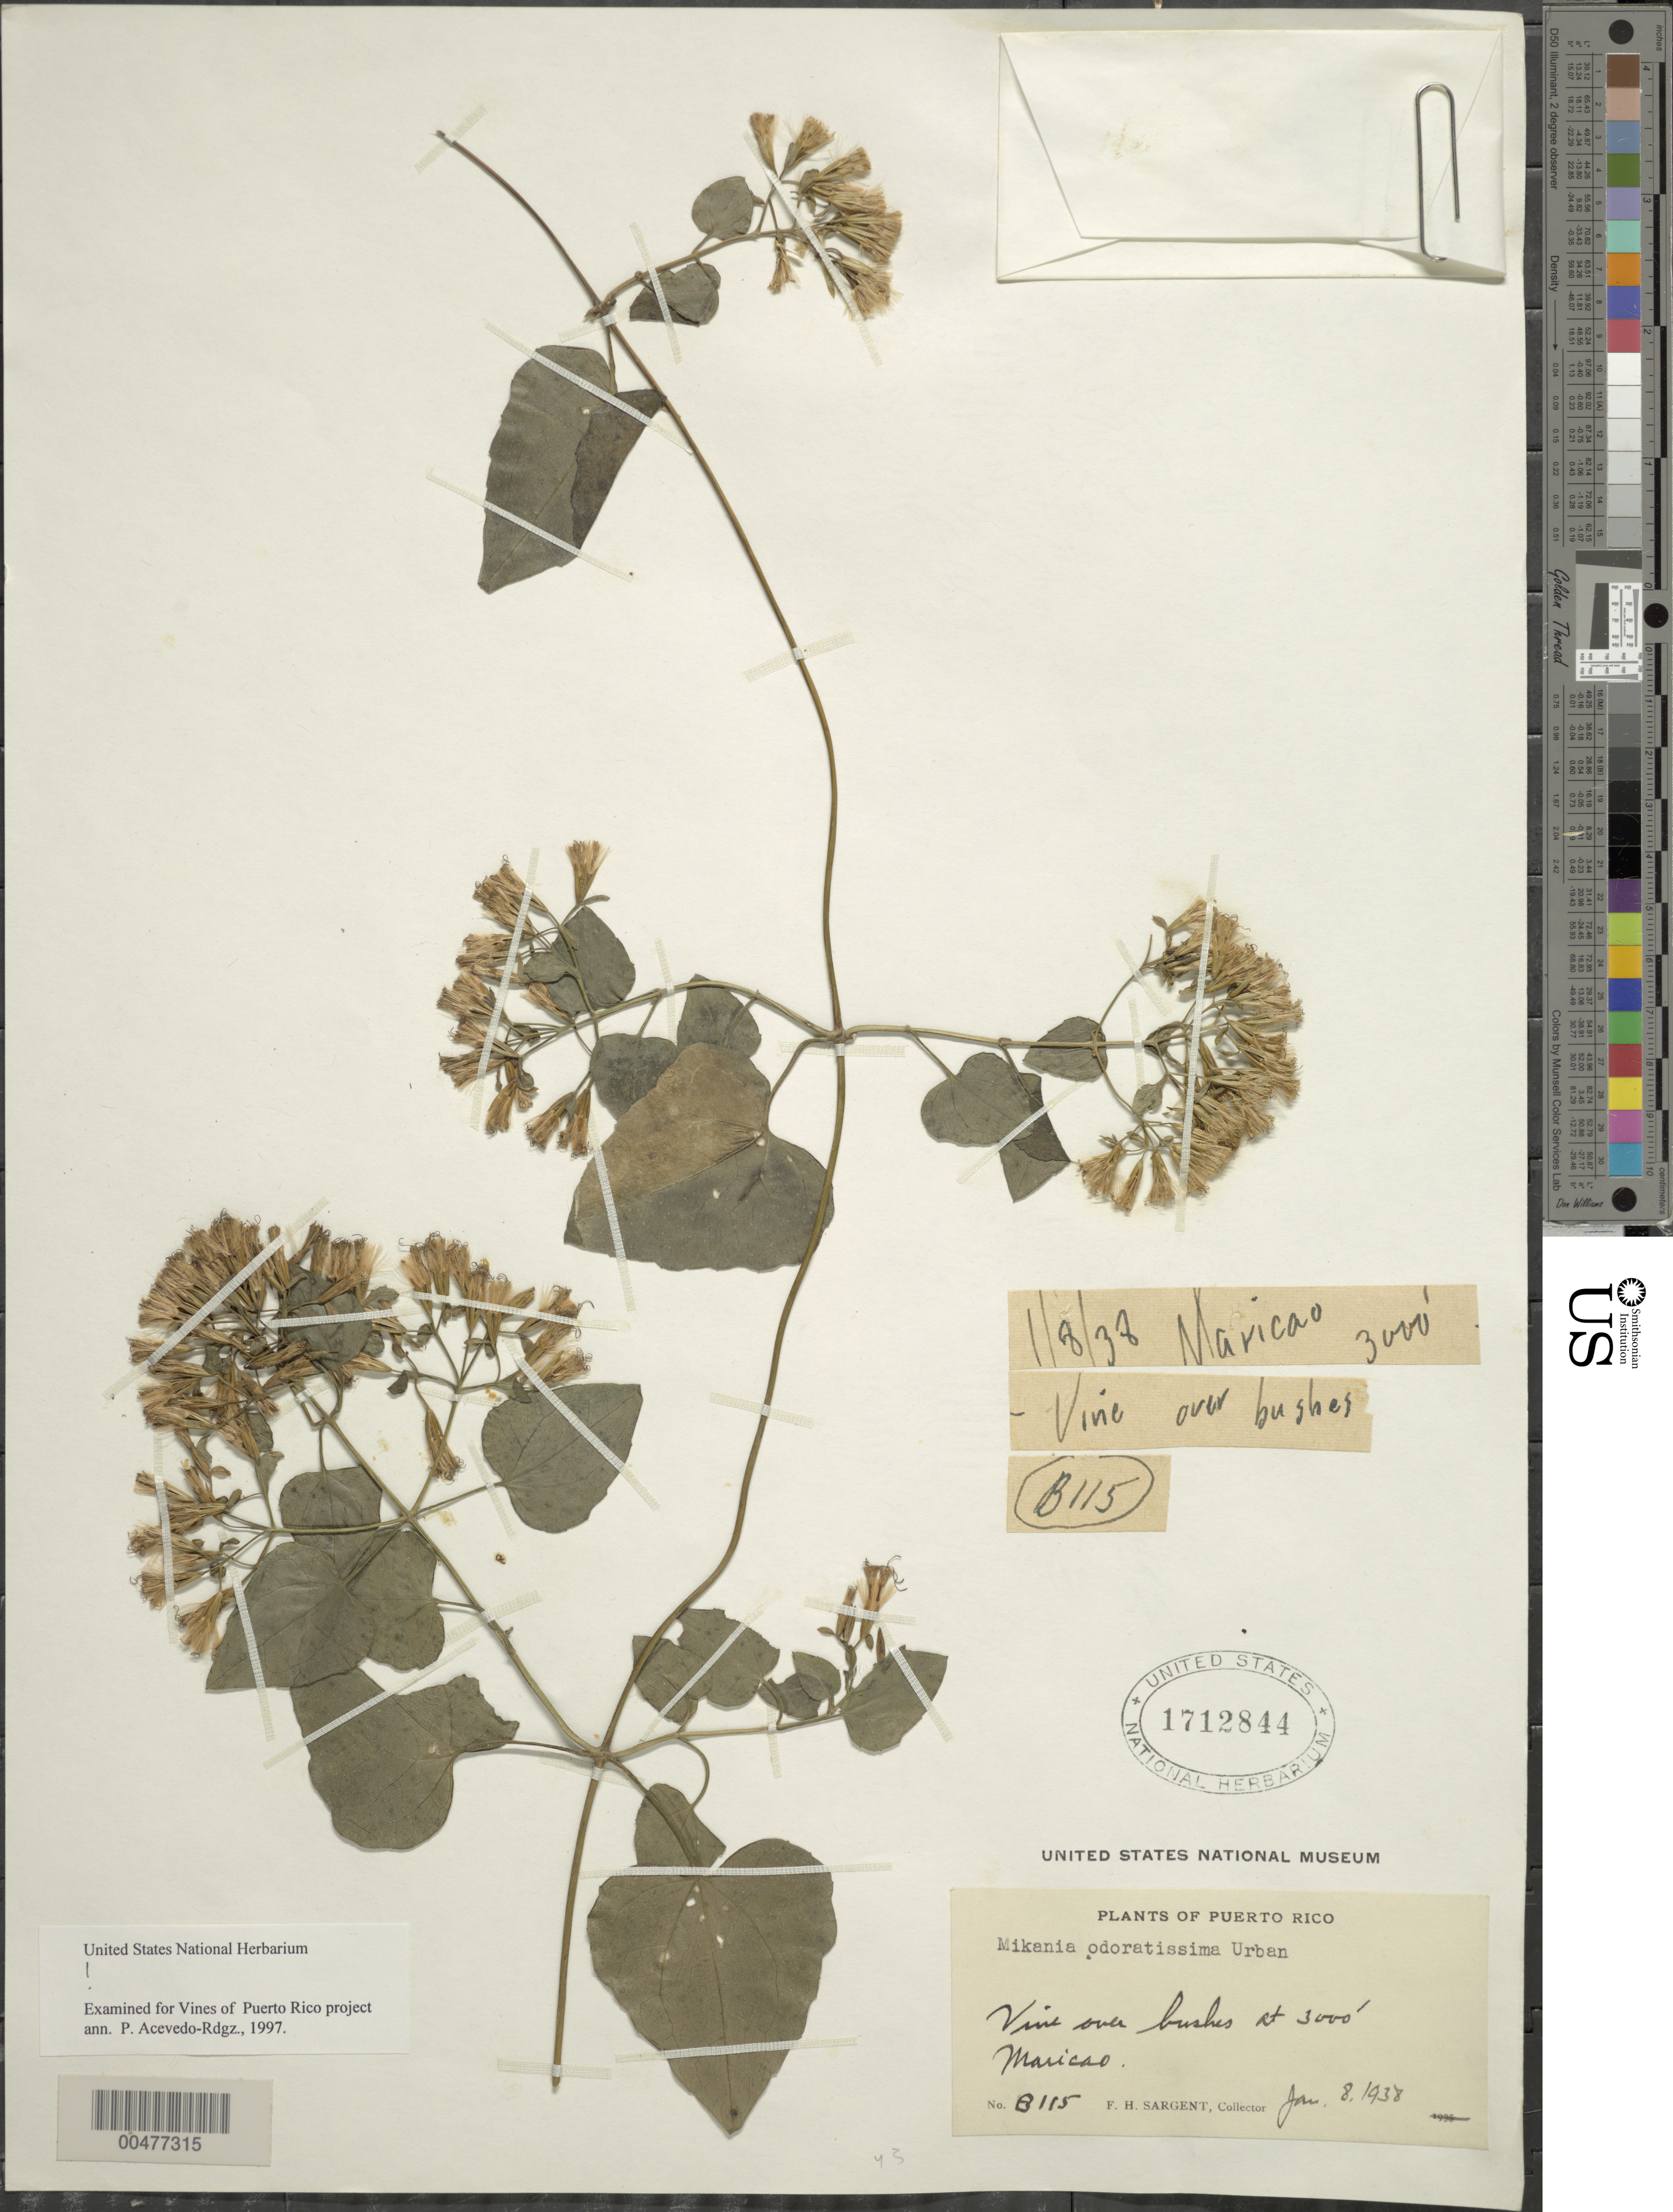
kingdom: Plantae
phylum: Tracheophyta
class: Magnoliopsida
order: Asterales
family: Asteraceae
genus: Mikania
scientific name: Mikania odoratissima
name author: Urb.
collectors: F. H. Sargent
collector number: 8115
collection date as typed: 08 Jan 1938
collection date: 1938-01-08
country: Puerto Rico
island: Greater Antilles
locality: Maricao. Over bushes.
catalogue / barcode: US 1712844